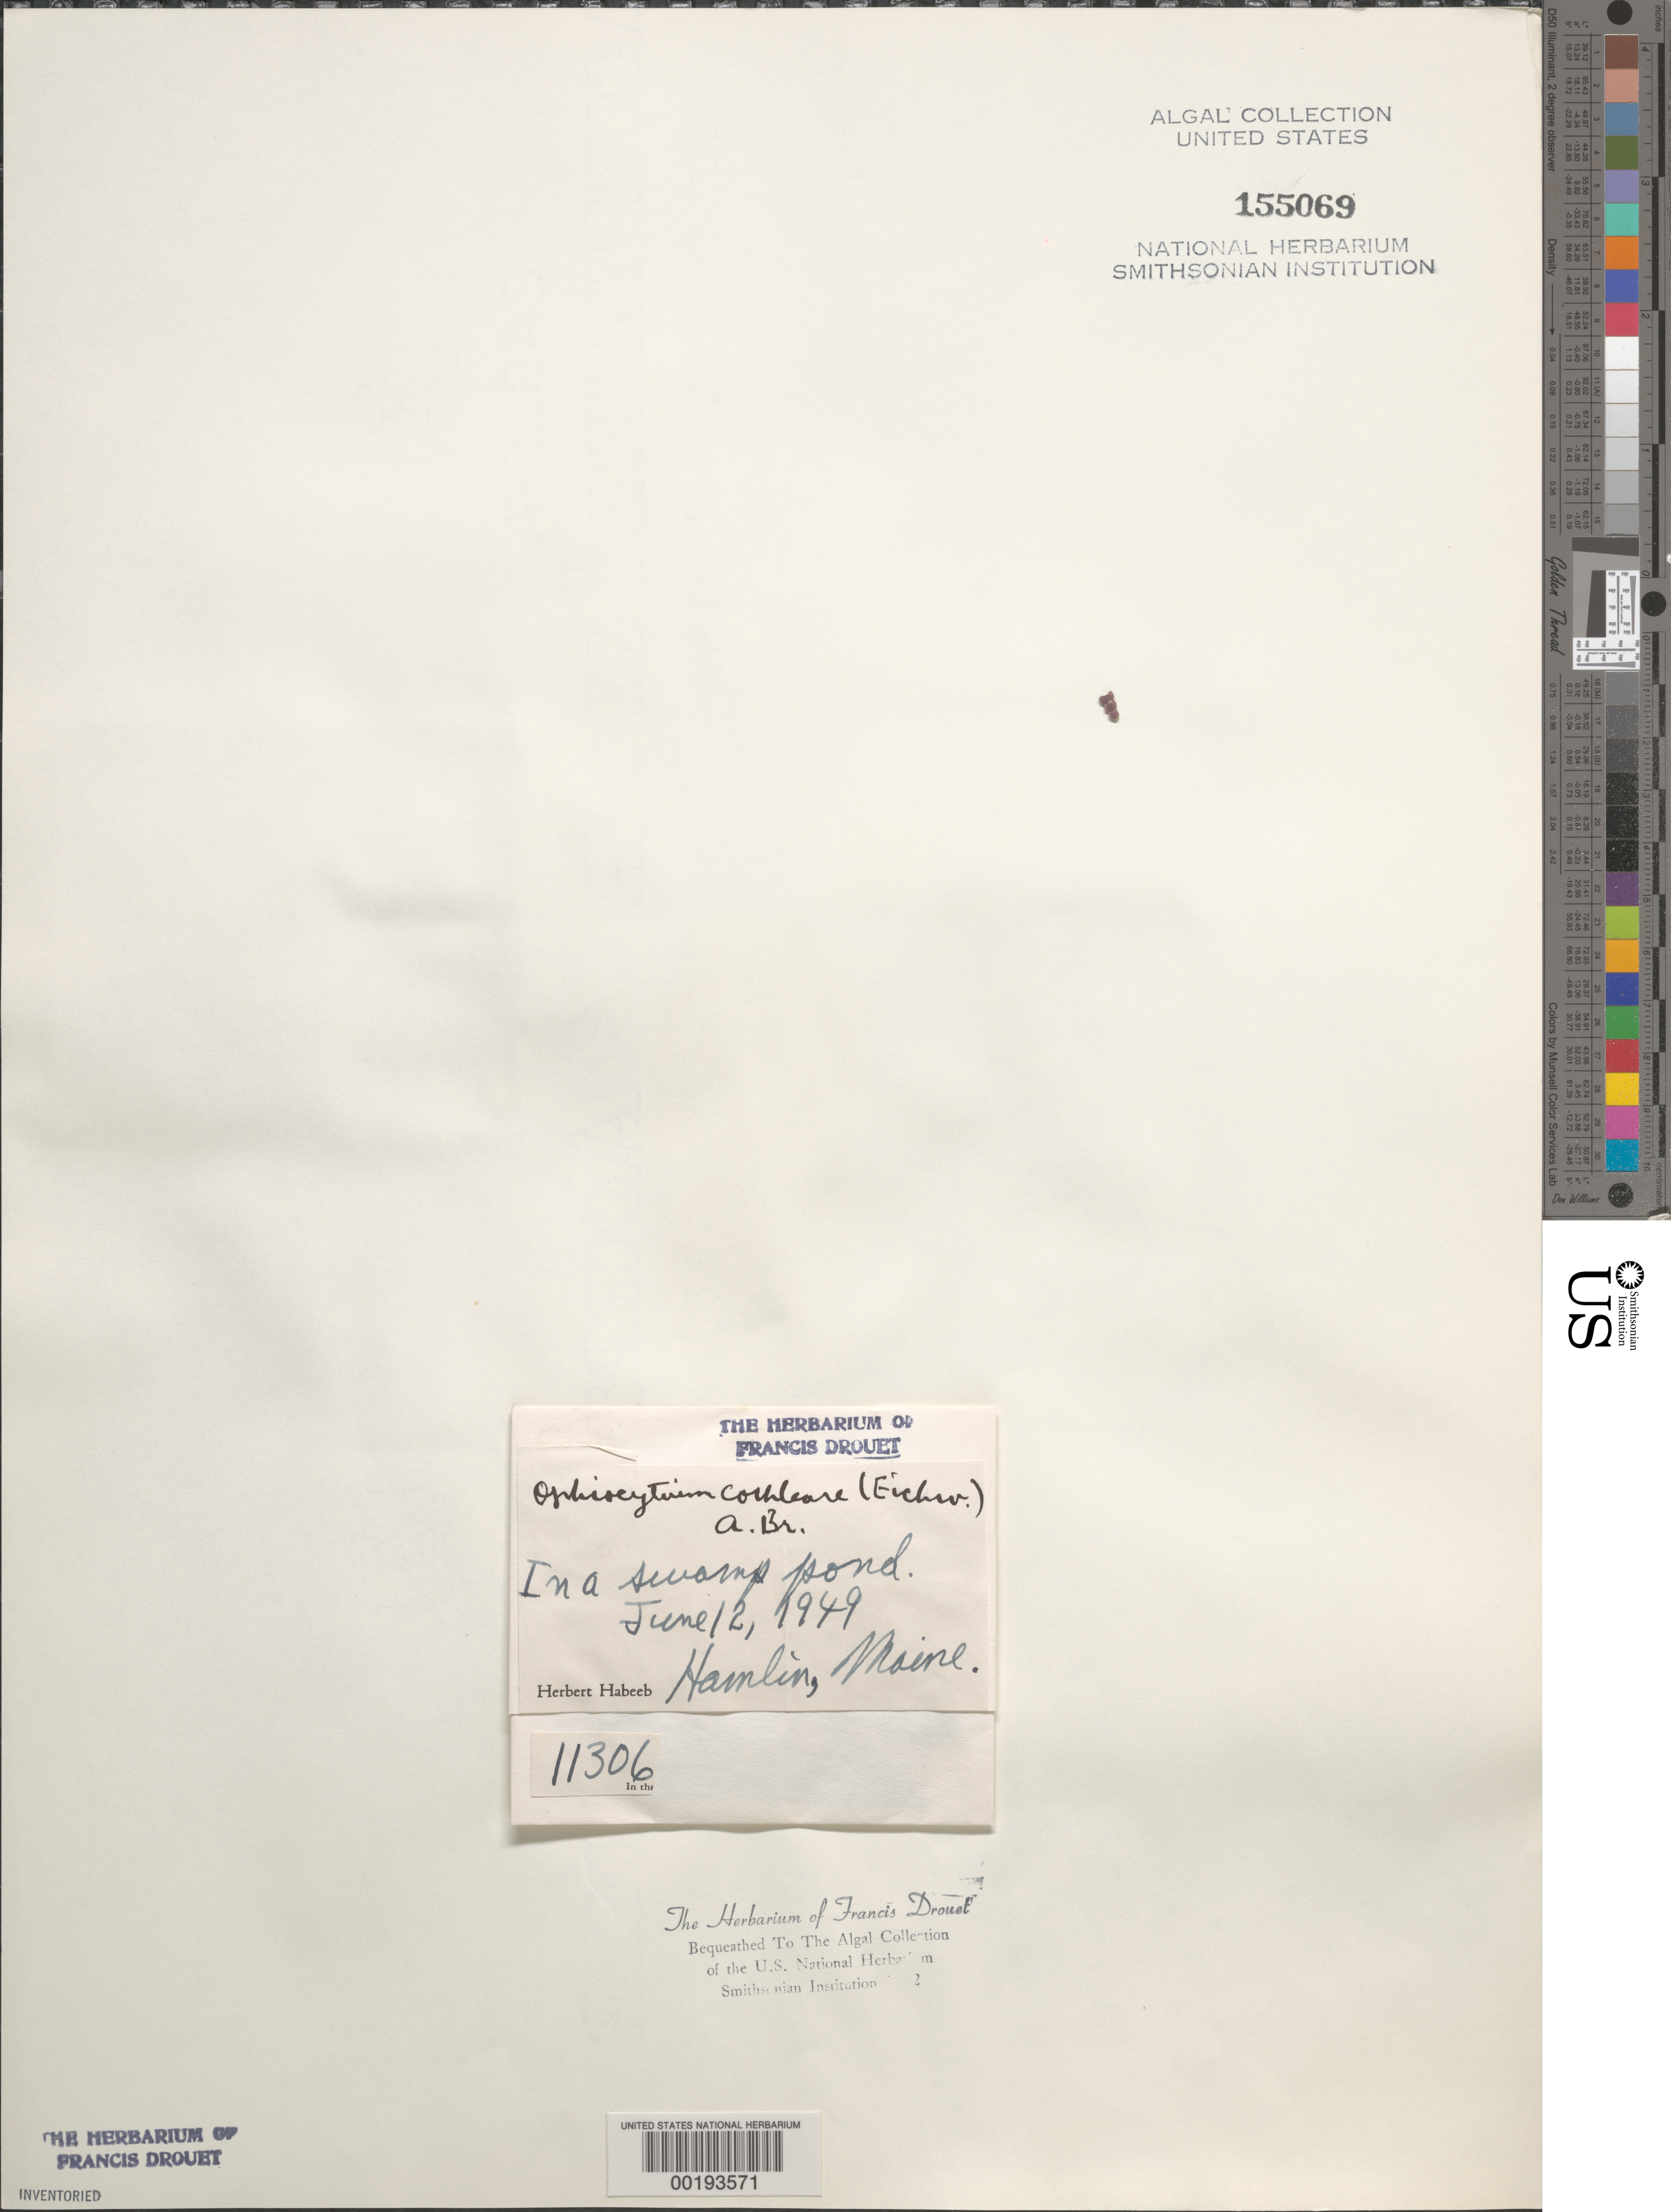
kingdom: Chromista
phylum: Ochrophyta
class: Xanthophyceae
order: Mischococcales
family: Ophiocytiaceae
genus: Ophiocytium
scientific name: Ophiocytium cochleare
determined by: Drouet, F. E.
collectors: H. Habeeb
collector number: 11306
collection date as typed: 12 Jun 1949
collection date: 1949-06-12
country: United States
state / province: Maine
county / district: Aroostook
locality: Hamlin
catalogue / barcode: US 155069